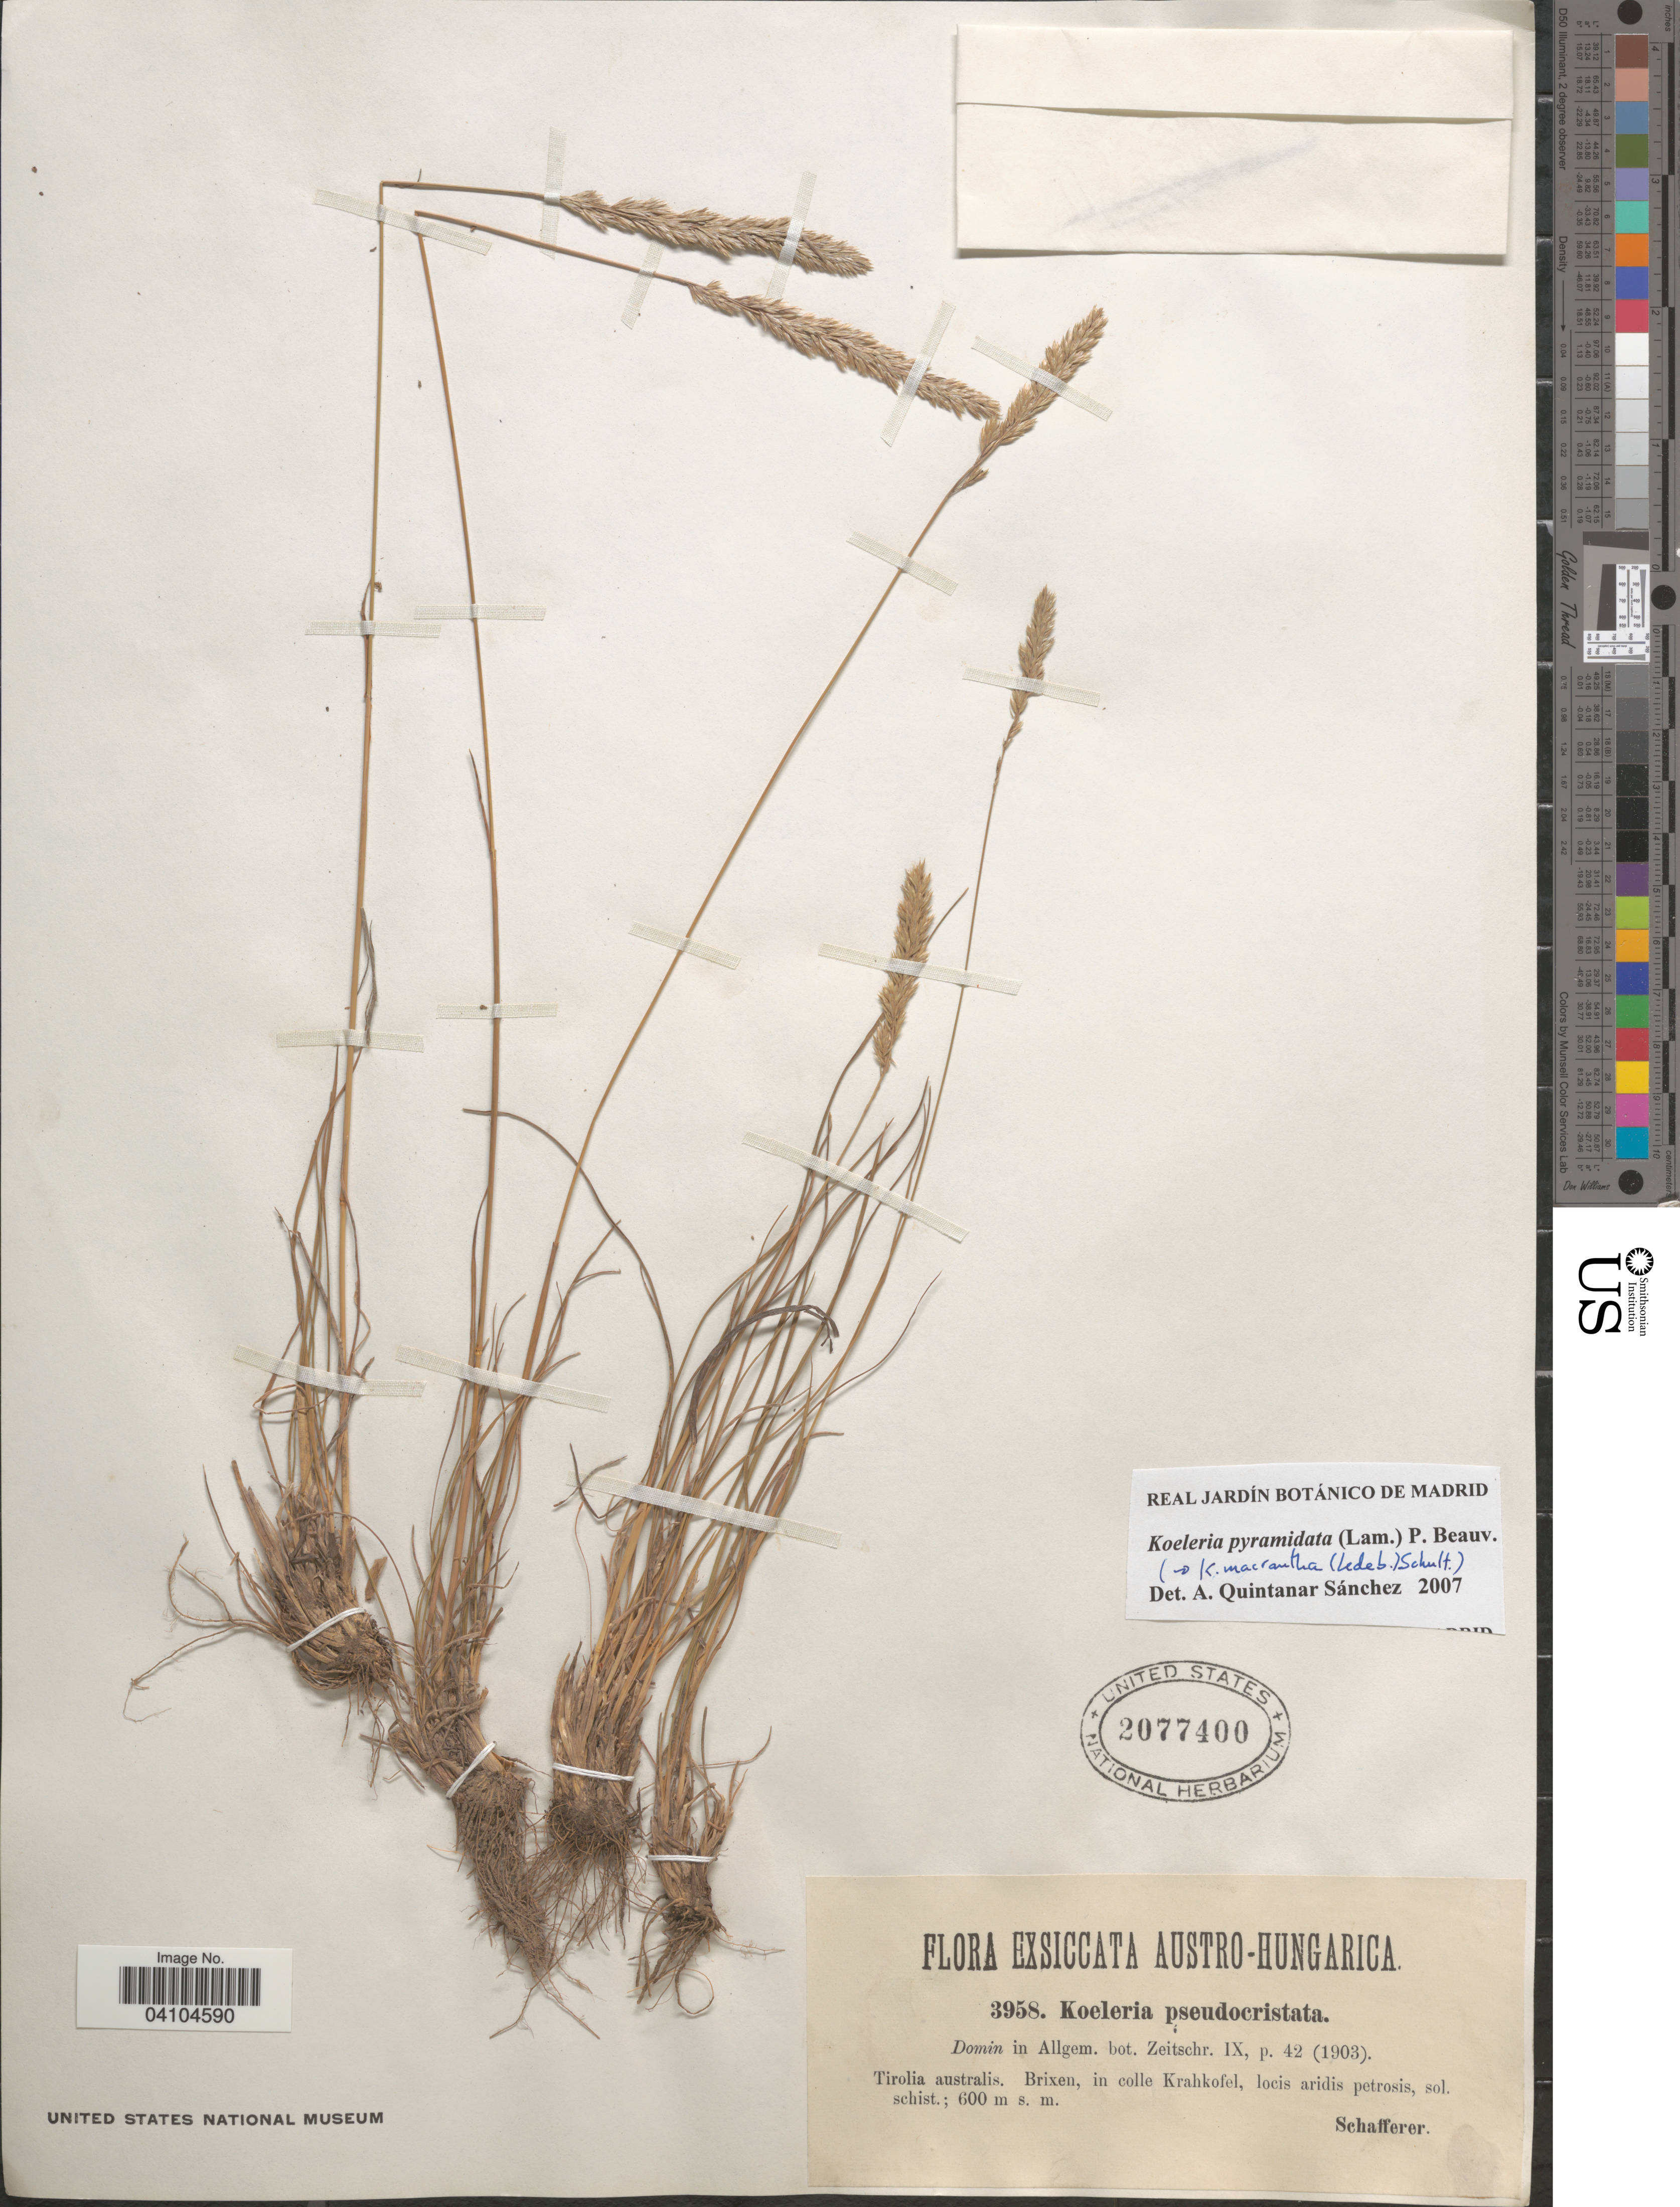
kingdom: Plantae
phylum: Tracheophyta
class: Liliopsida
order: Poales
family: Poaceae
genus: Koeleria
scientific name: Koeleria pyramidata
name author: (Lam.) P. Beauv.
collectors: Schafferer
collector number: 3958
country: Italy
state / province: Trentino-Alto Adige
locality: Austro-Hungarica. Tirolia australis. Brixen, in colle Krahkofel, locis aridis petrosis, sol.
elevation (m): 600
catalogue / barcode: US 2077400